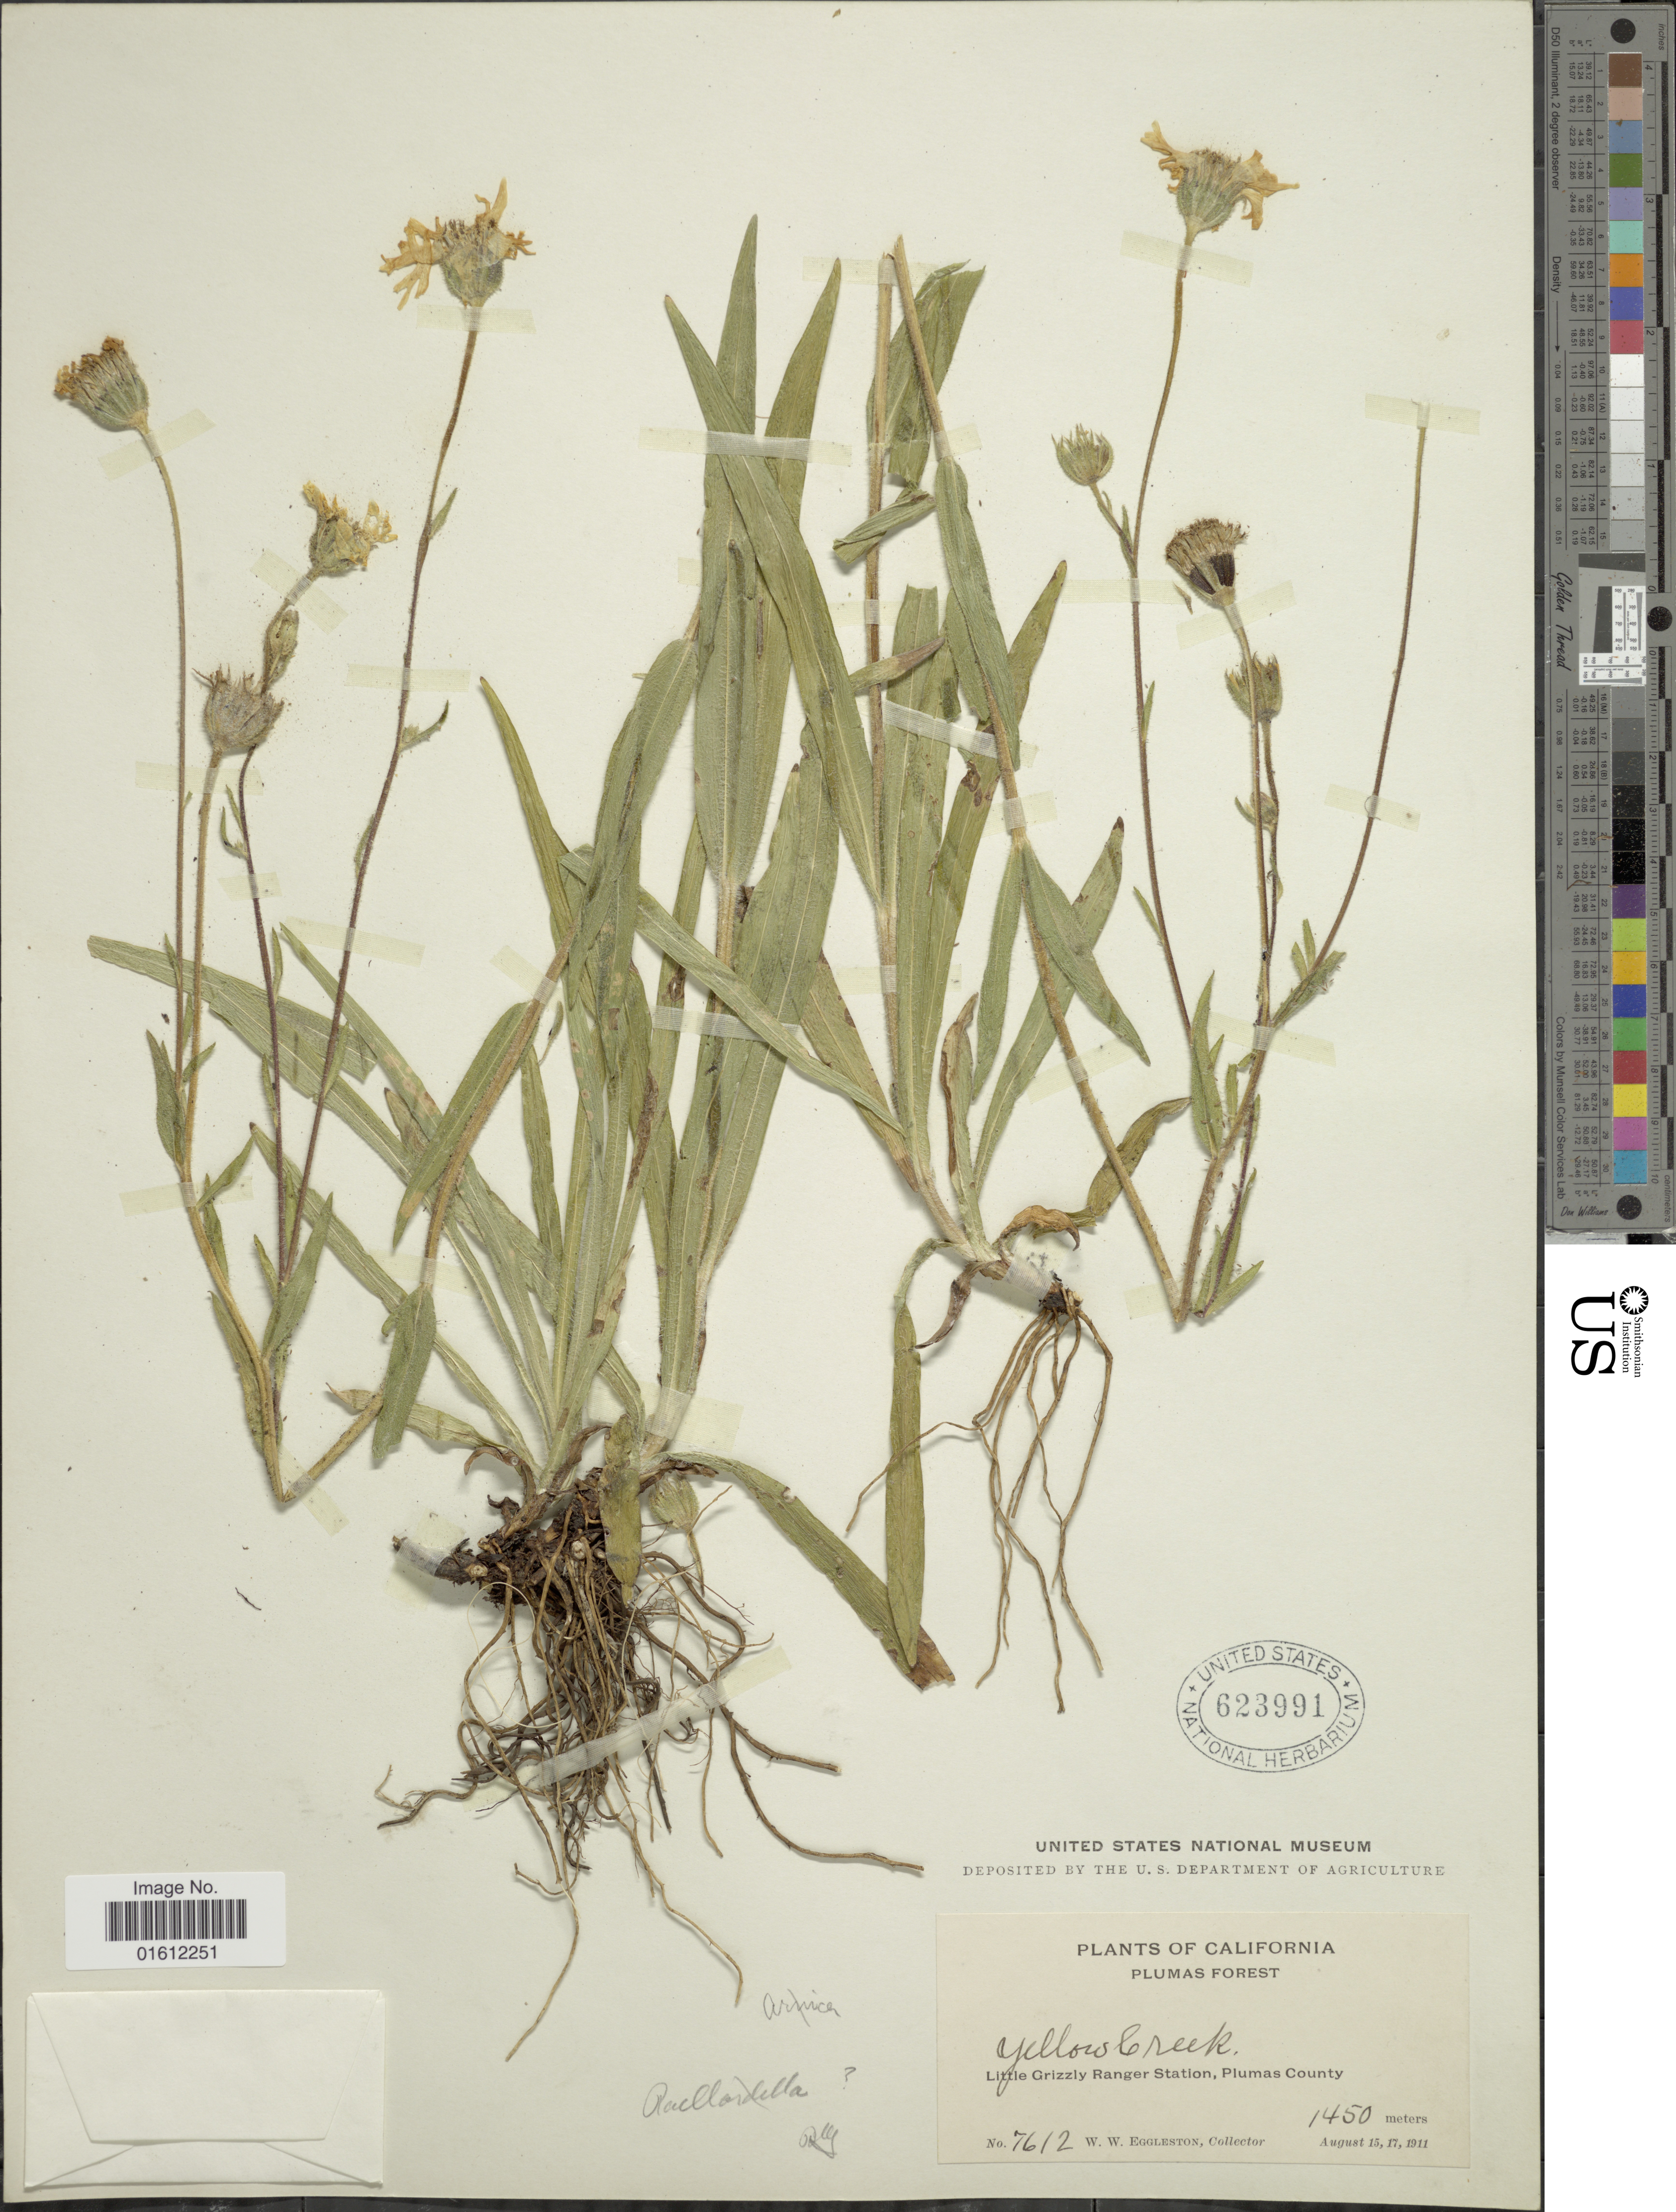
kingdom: Plantae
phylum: Tracheophyta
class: Magnoliopsida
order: Asterales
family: Asteraceae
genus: Madia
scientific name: Madia bolanderi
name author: A. Gray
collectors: W. W. Eggleston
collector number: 7612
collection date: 1911-08-15/1911-08-17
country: United States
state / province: California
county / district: Plumas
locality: Plumas Forest, Little Grizzly Ranger Station, Plumas County, Yellow Creek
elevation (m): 1450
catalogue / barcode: US 623991